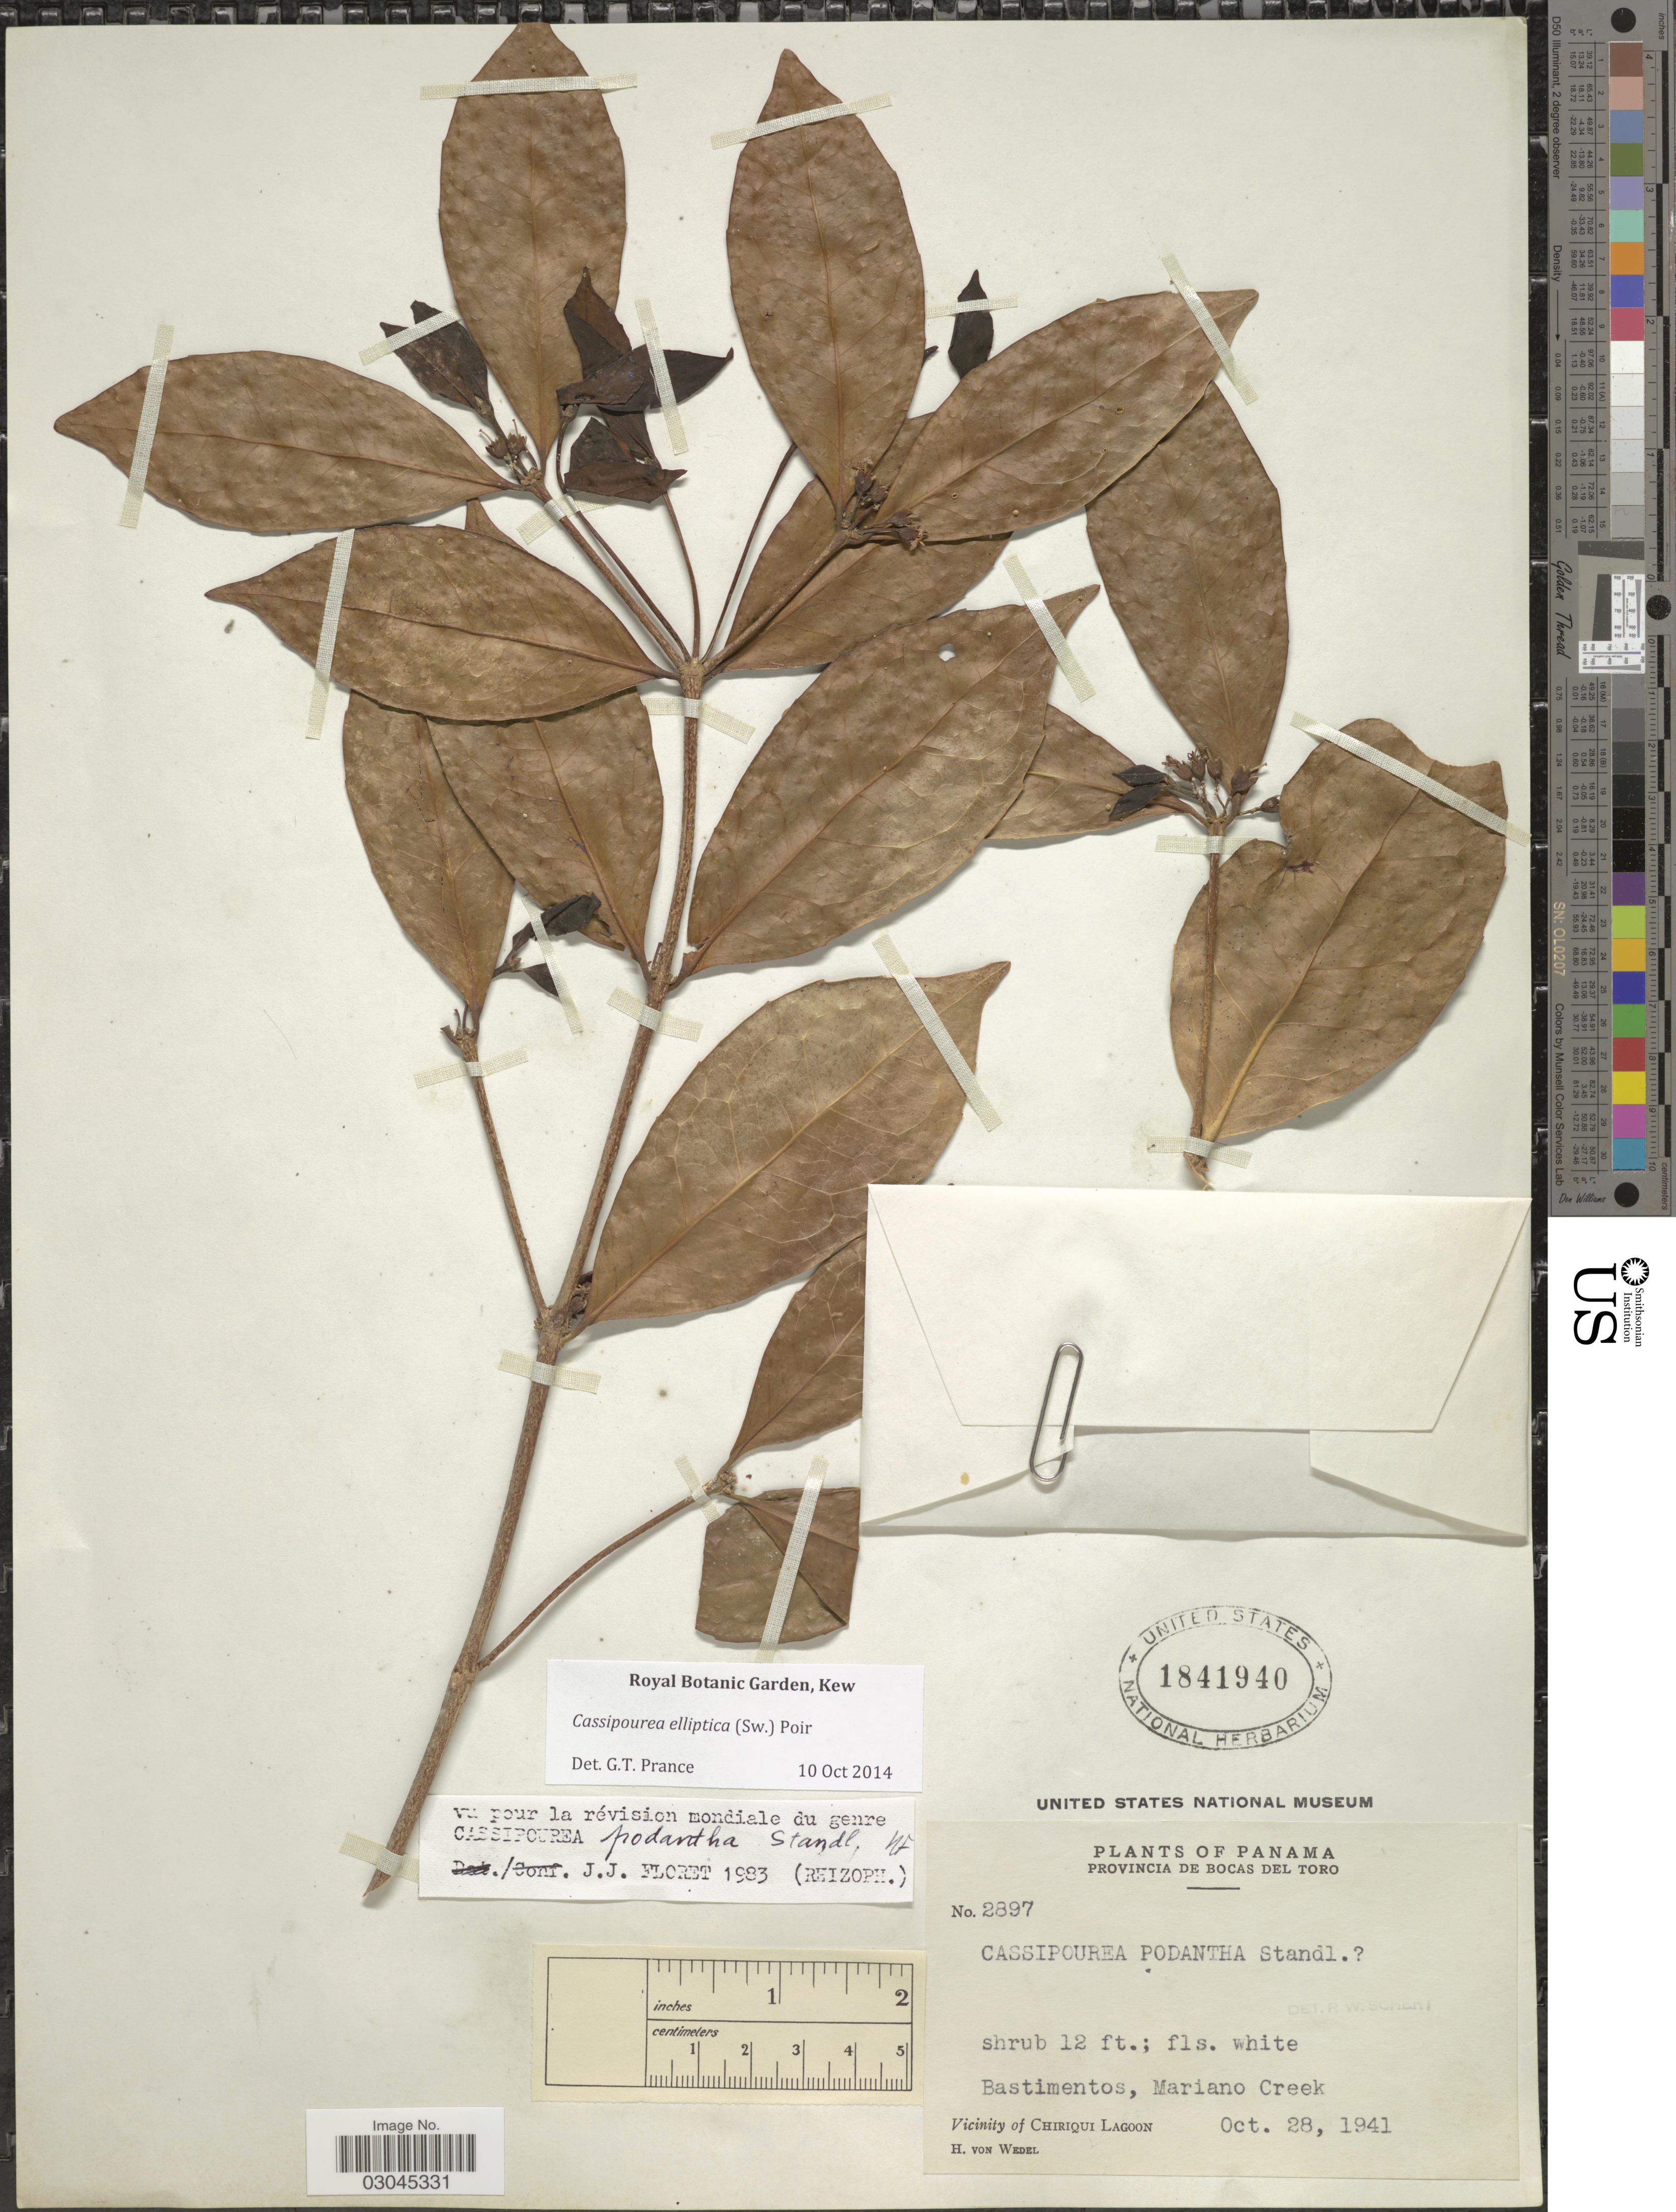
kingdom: Plantae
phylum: Tracheophyta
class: Magnoliopsida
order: Malpighiales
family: Rhizophoraceae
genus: Cassipourea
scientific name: Cassipourea elliptica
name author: (Sw.) Poir.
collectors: H. von Wedel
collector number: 2897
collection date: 1941-10-28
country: Panama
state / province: Bocas del Toro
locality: Provincia de Bocas del Toro. Bastimentos, Mariano Creek. Vicinity of Chiriqui Lagoon.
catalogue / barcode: US 1841940